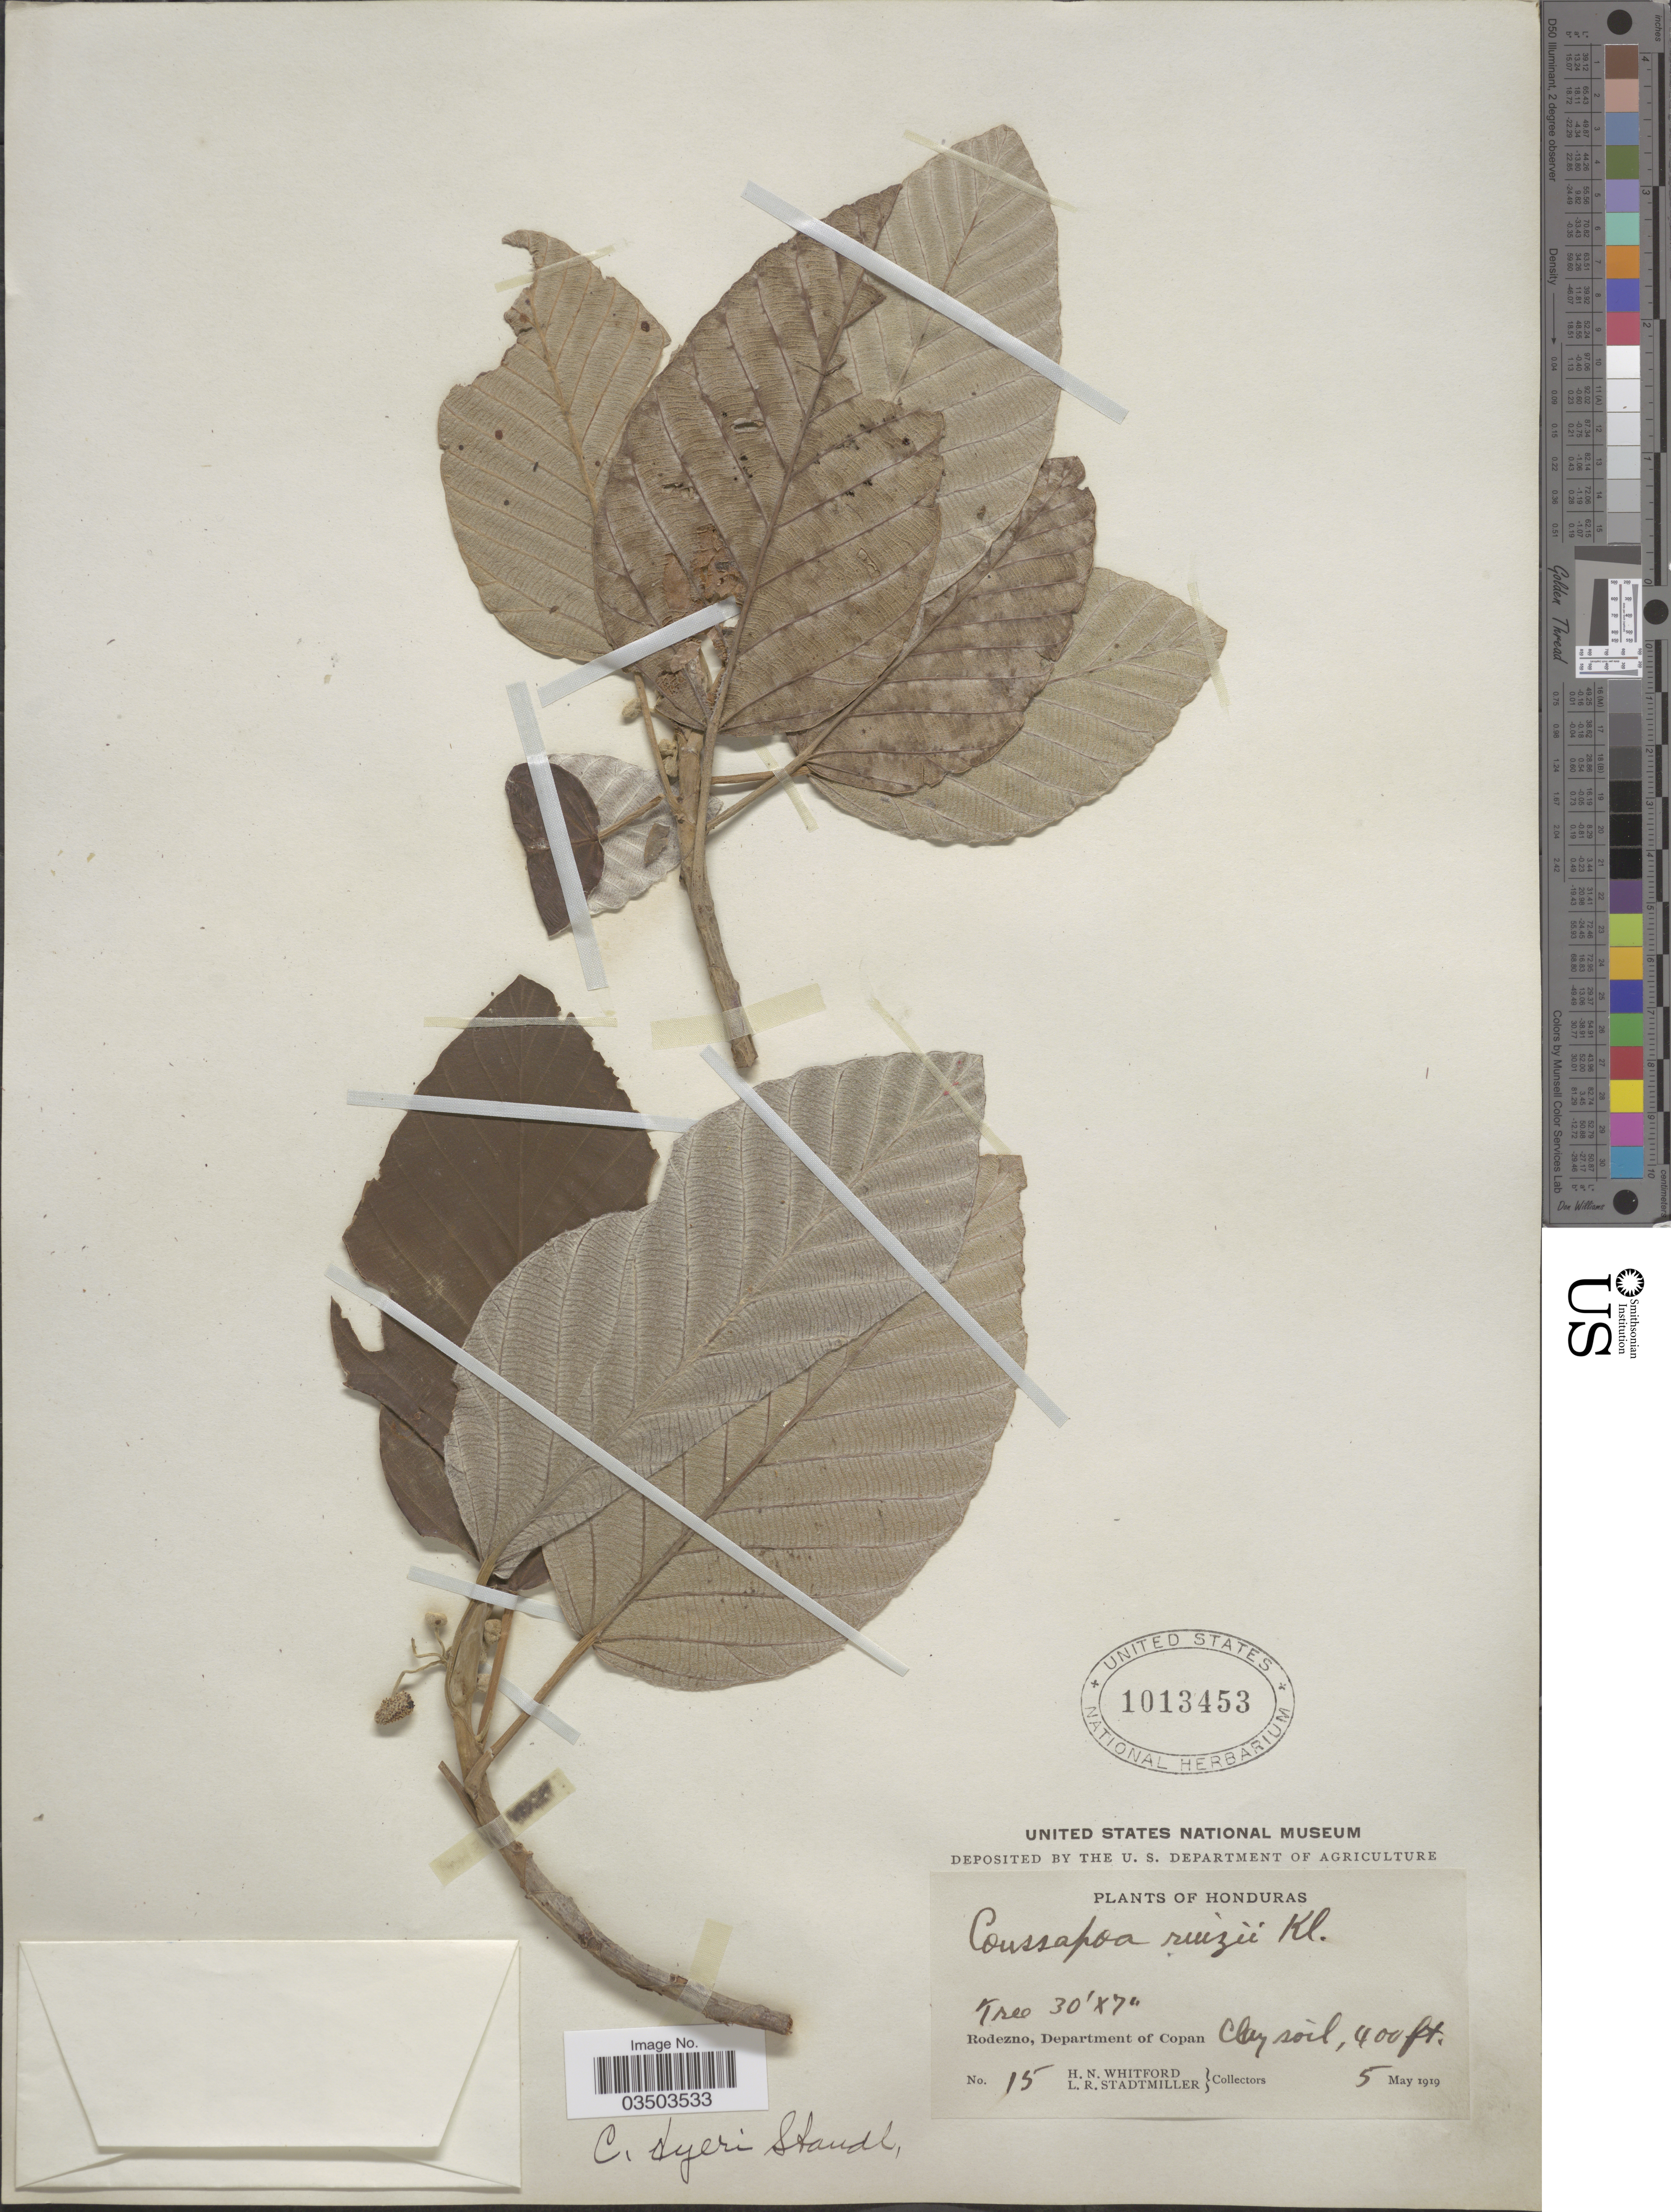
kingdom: Plantae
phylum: Tracheophyta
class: Magnoliopsida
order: Rosales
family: Urticaceae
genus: Coussapoa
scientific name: Coussapoa villosa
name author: Poepp. & Endl.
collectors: H. N. Whitford & L. Stadtmiller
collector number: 15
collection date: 1919-05-05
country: Honduras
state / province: Copan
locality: Rodezno, Department of Copan.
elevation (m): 122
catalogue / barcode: US 1013453